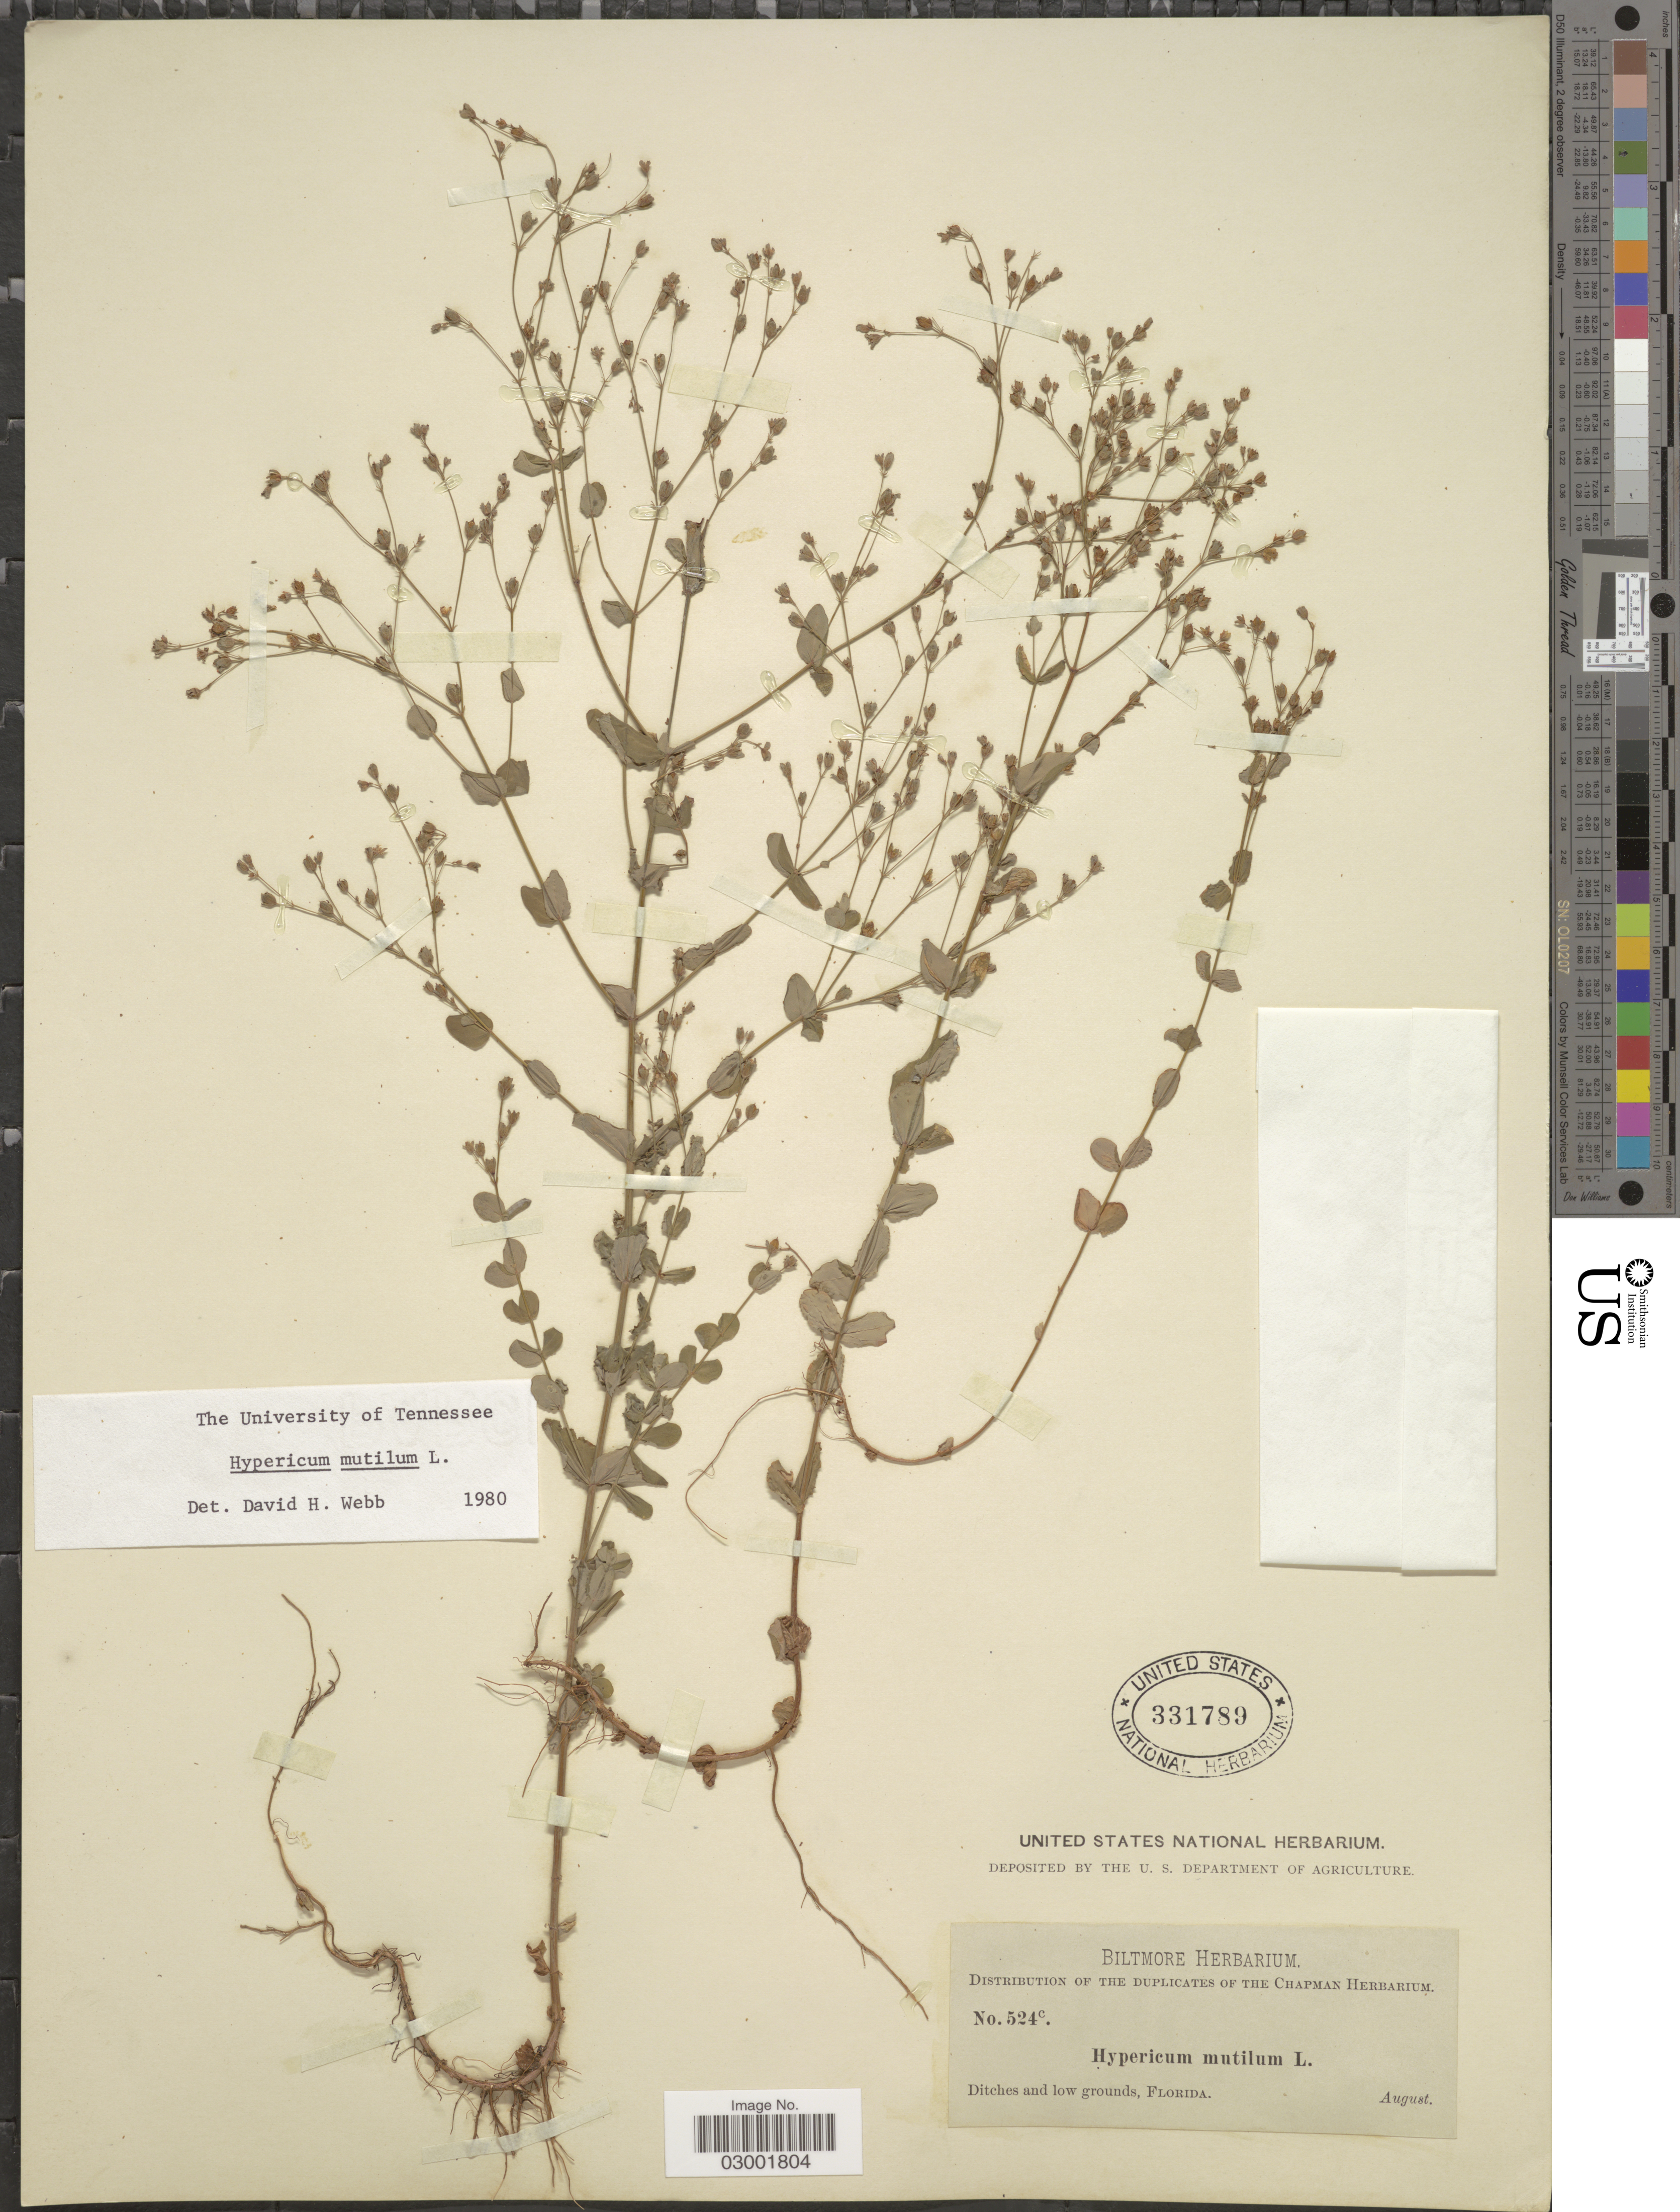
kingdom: Plantae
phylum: Tracheophyta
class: Magnoliopsida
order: Malpighiales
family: Hypericaceae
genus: Hypericum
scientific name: Hypericum mutilum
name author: L.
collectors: ex herb. Biltmore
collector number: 524c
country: United States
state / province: Florida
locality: Ditches and low grounds, Florida.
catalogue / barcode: US 331789